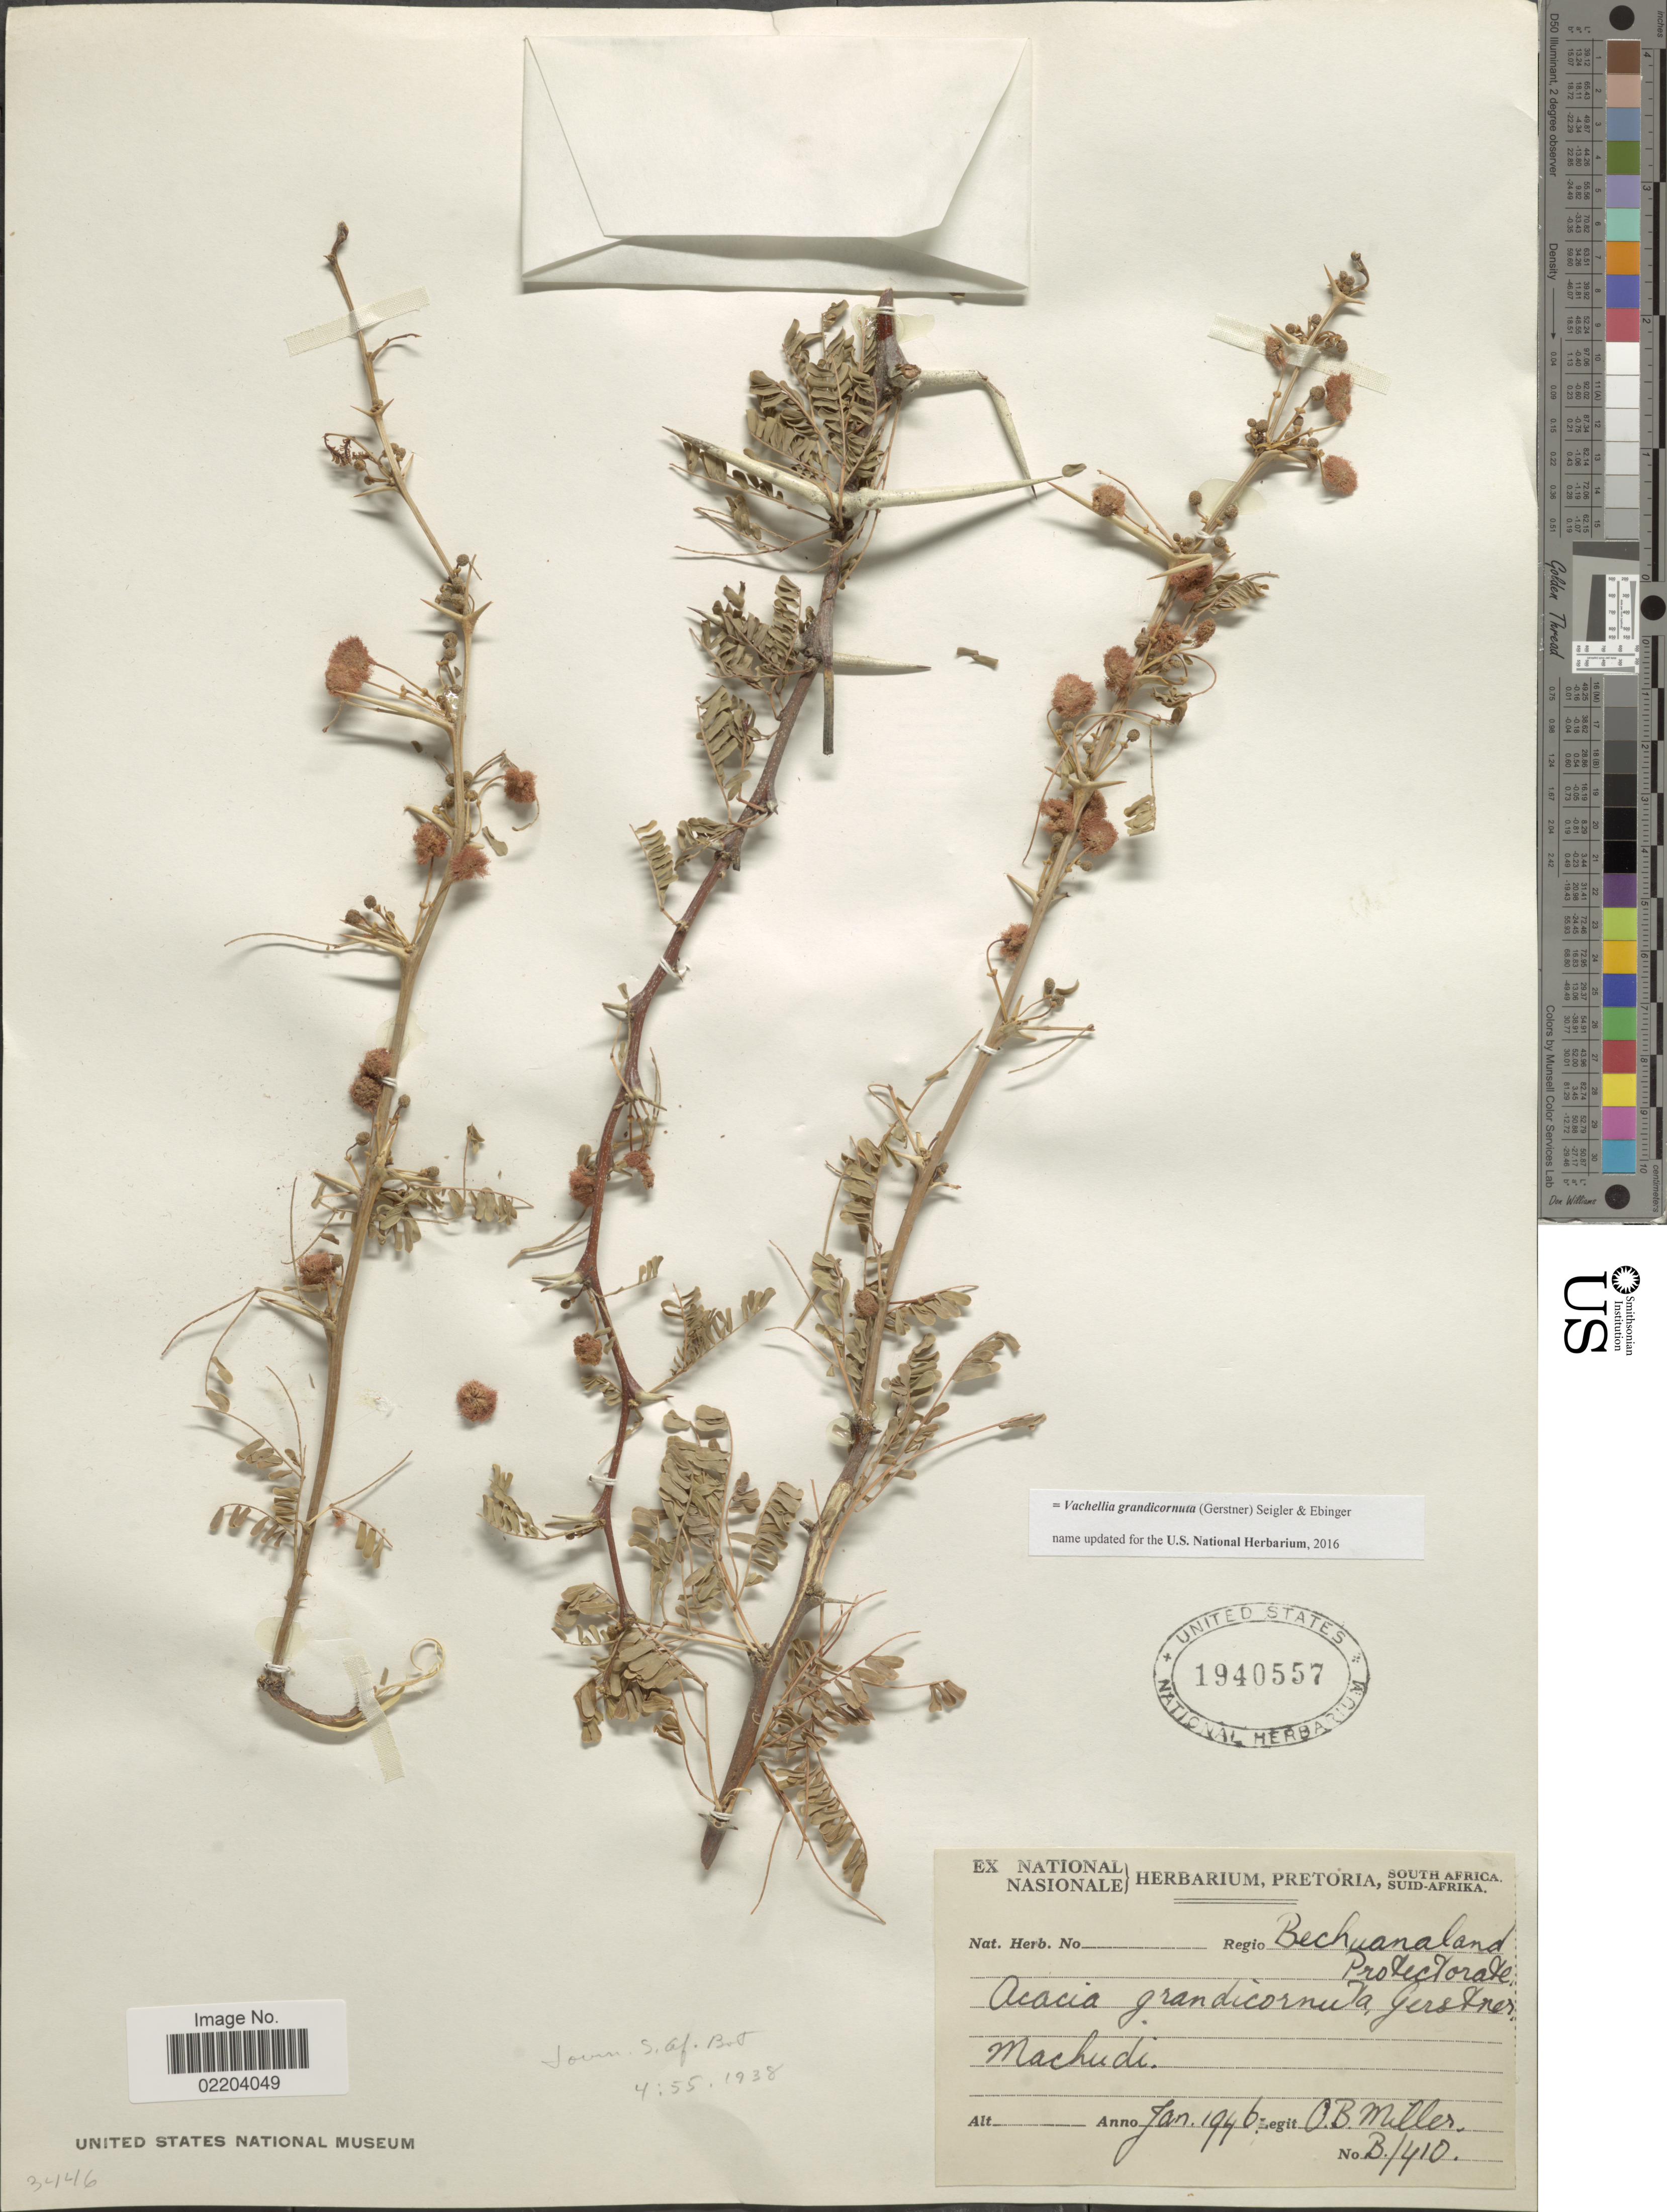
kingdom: Plantae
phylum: Tracheophyta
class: Magnoliopsida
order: Fabales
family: Fabaceae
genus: Vachellia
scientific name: Vachellia grandicornuta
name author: (Gerstner) Seigler & Ebinger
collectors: O. B. Miller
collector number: B/410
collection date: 1946-01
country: Botswana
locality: Regio Bechuanaland. Protectorate. Machudi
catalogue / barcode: US 1940557